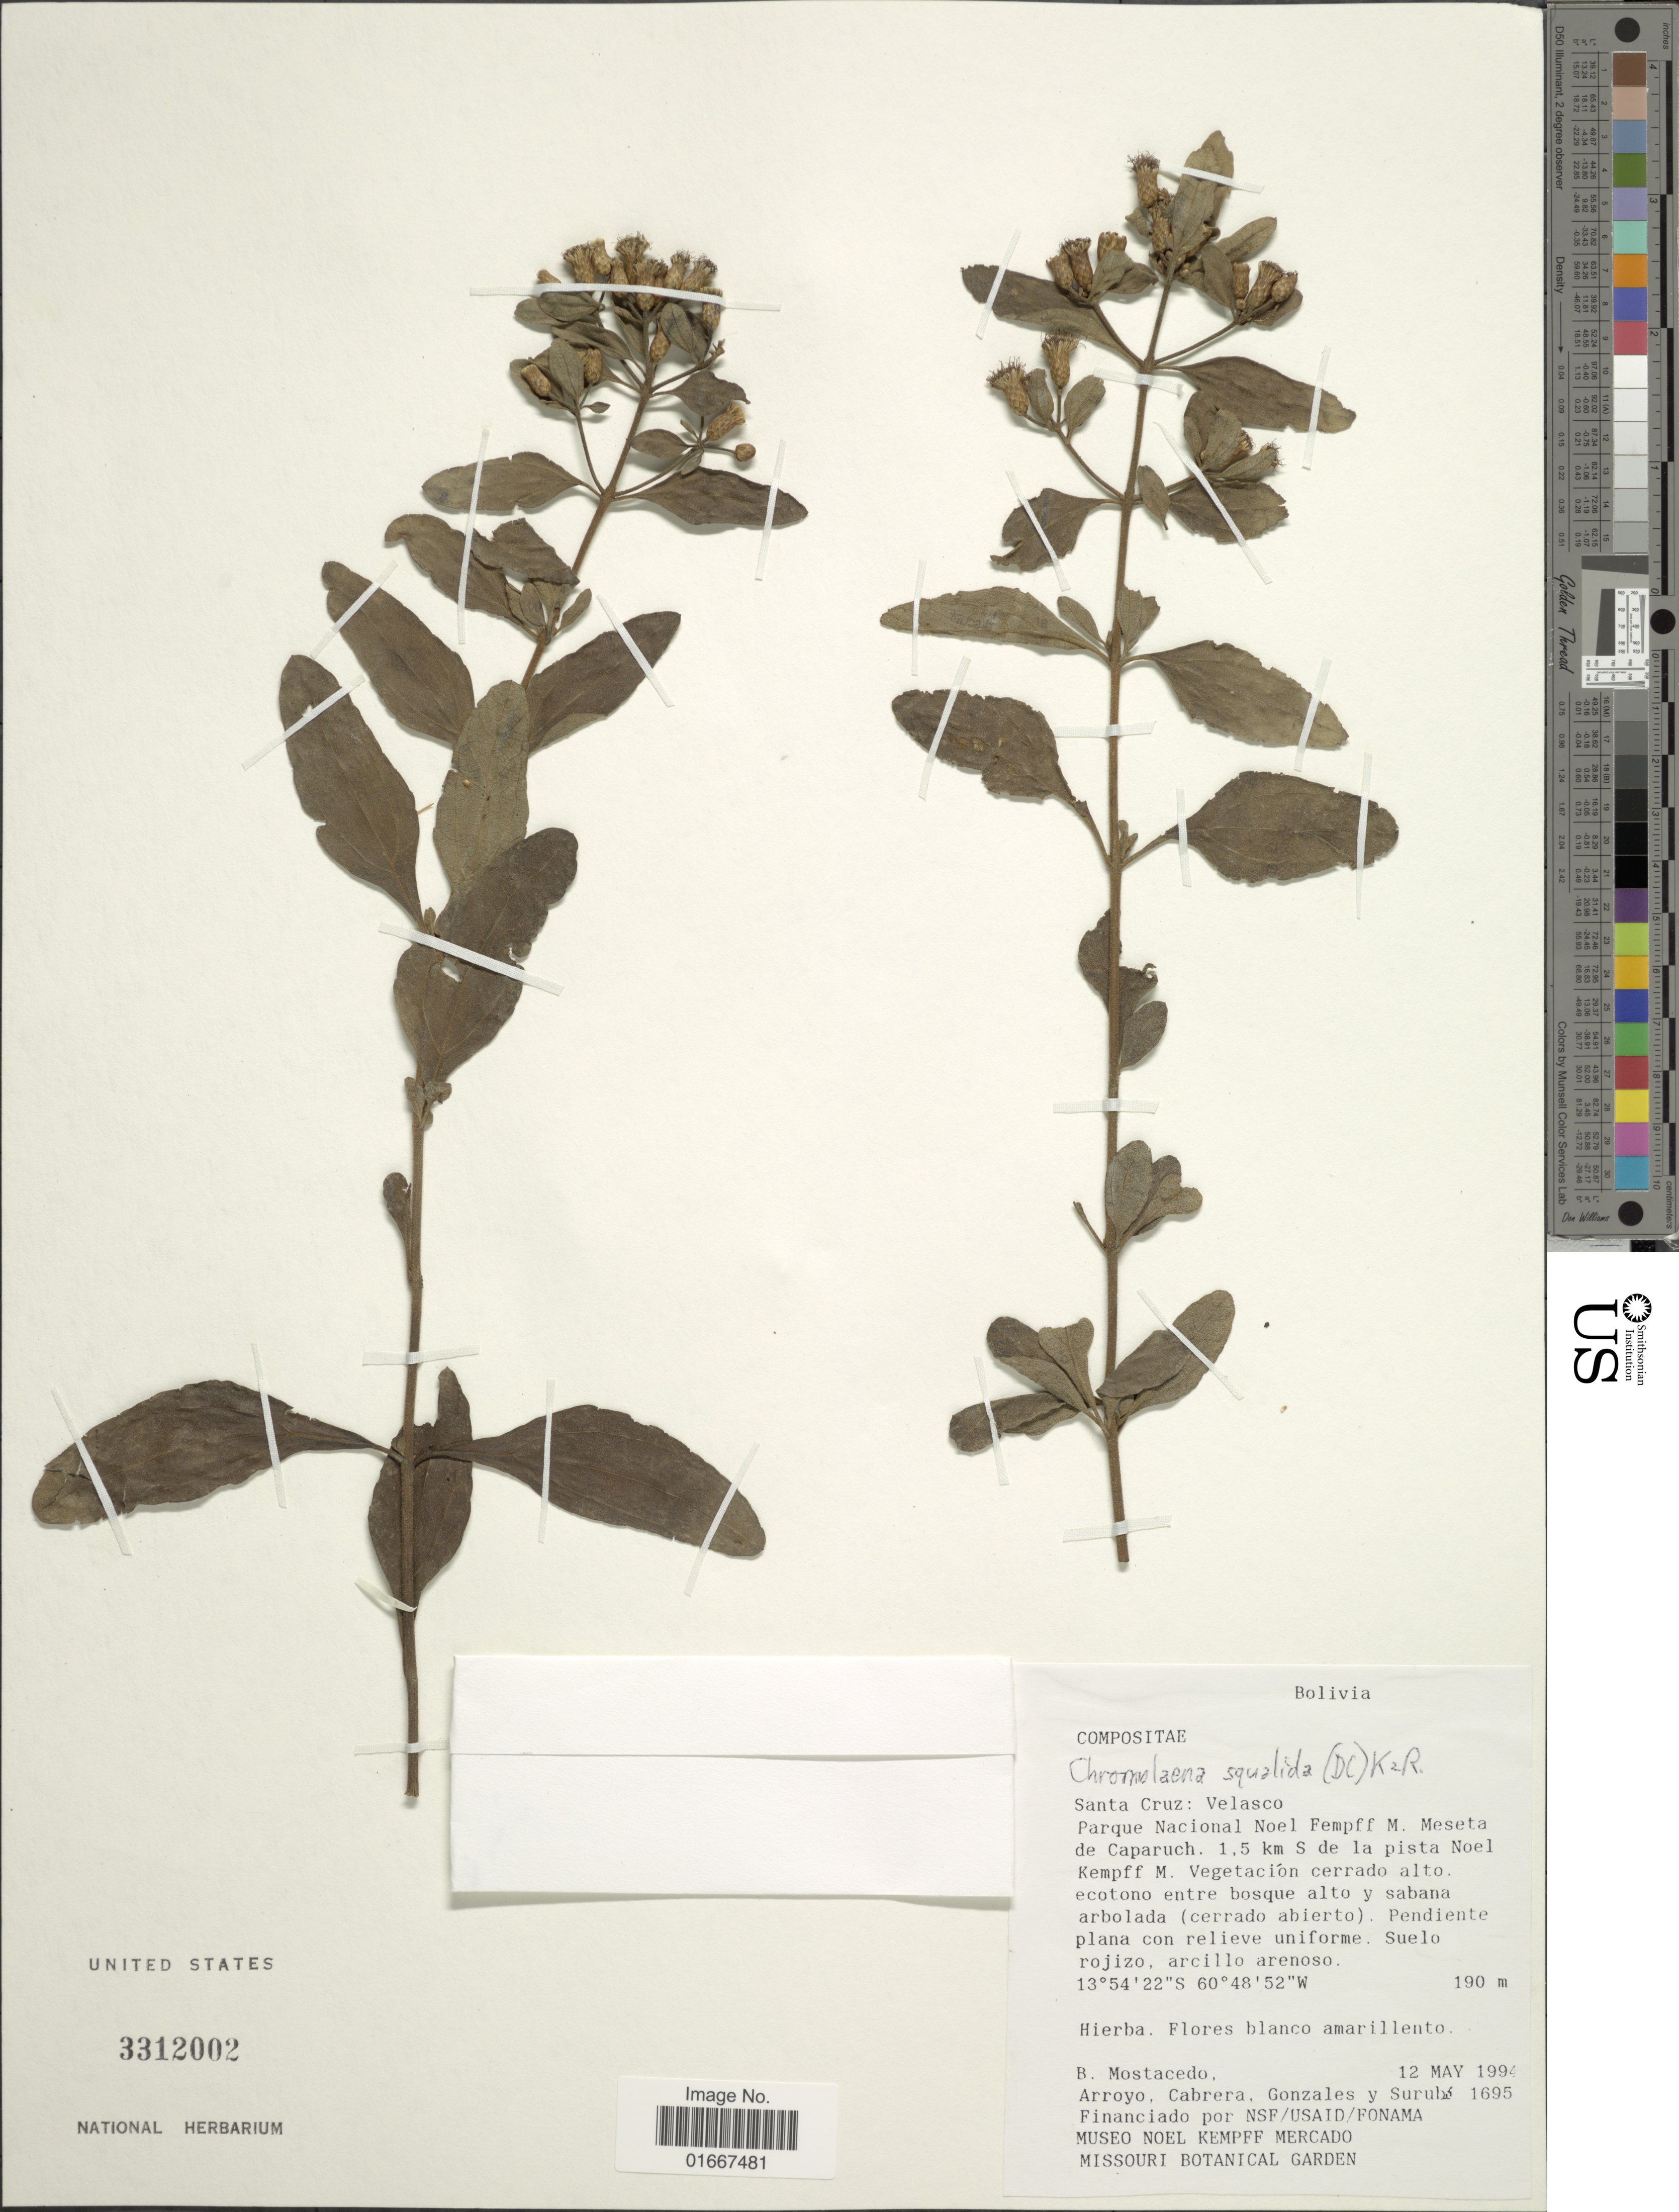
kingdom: Plantae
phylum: Tracheophyta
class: Magnoliopsida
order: Asterales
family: Asteraceae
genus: Chromolaena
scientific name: Chromolaena squalida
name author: (DC.) R.M. King & H. Rob.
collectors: B. Mostacedo, Arroyo, --, Cabrera, --, Gonzales, -- & Surubi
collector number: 1695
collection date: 1994-05-12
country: Bolivia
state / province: Santa Cruz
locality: Velasco, Parque Nacional Noel Fempff M. Meseta de Caparuch. 1.5 km S de la pista Noel Kempff M.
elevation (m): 190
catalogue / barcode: US 3312002